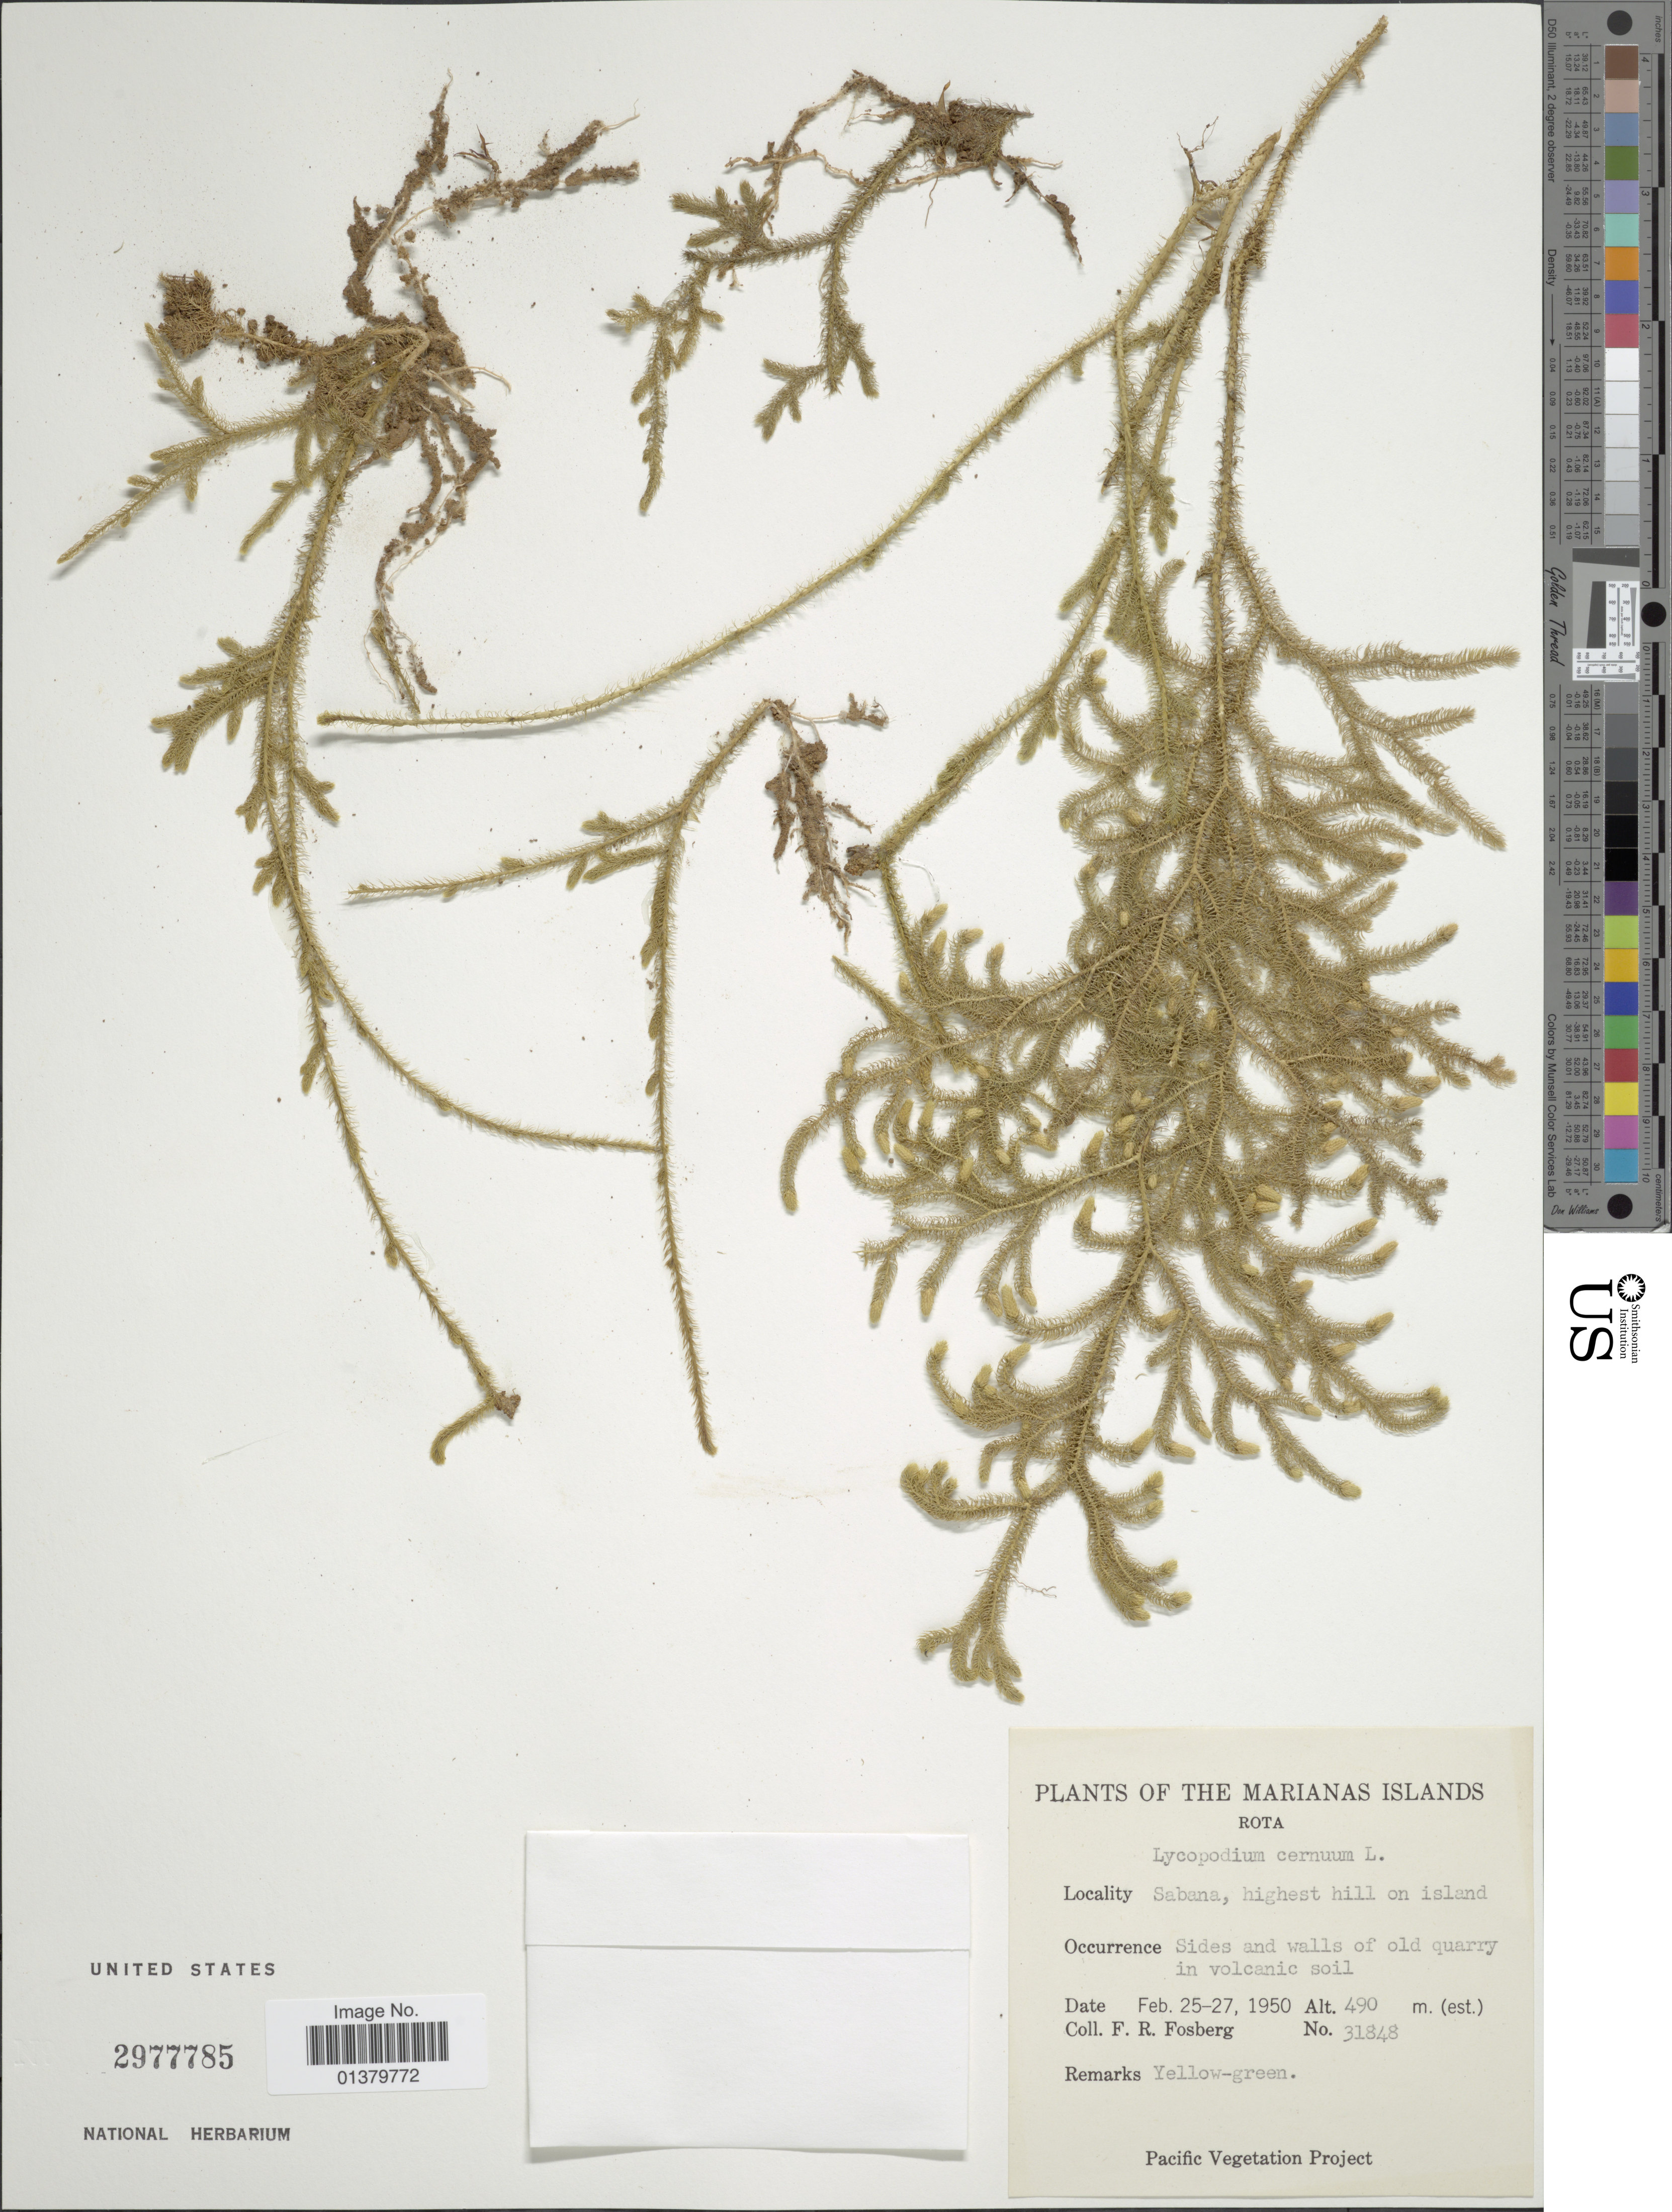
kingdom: Plantae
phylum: Tracheophyta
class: Lycopodiopsida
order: Lycopodiales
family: Lycopodiaceae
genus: Palhinhaea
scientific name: Palhinhaea cernua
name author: (L.) Vasc. & Franco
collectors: F. R. Fosberg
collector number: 31848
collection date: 1950-02-25/1950-02-27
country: Northern Mariana Islands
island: Rota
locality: Rota, Sabana, highest hill on island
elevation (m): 490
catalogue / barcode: US 2977785